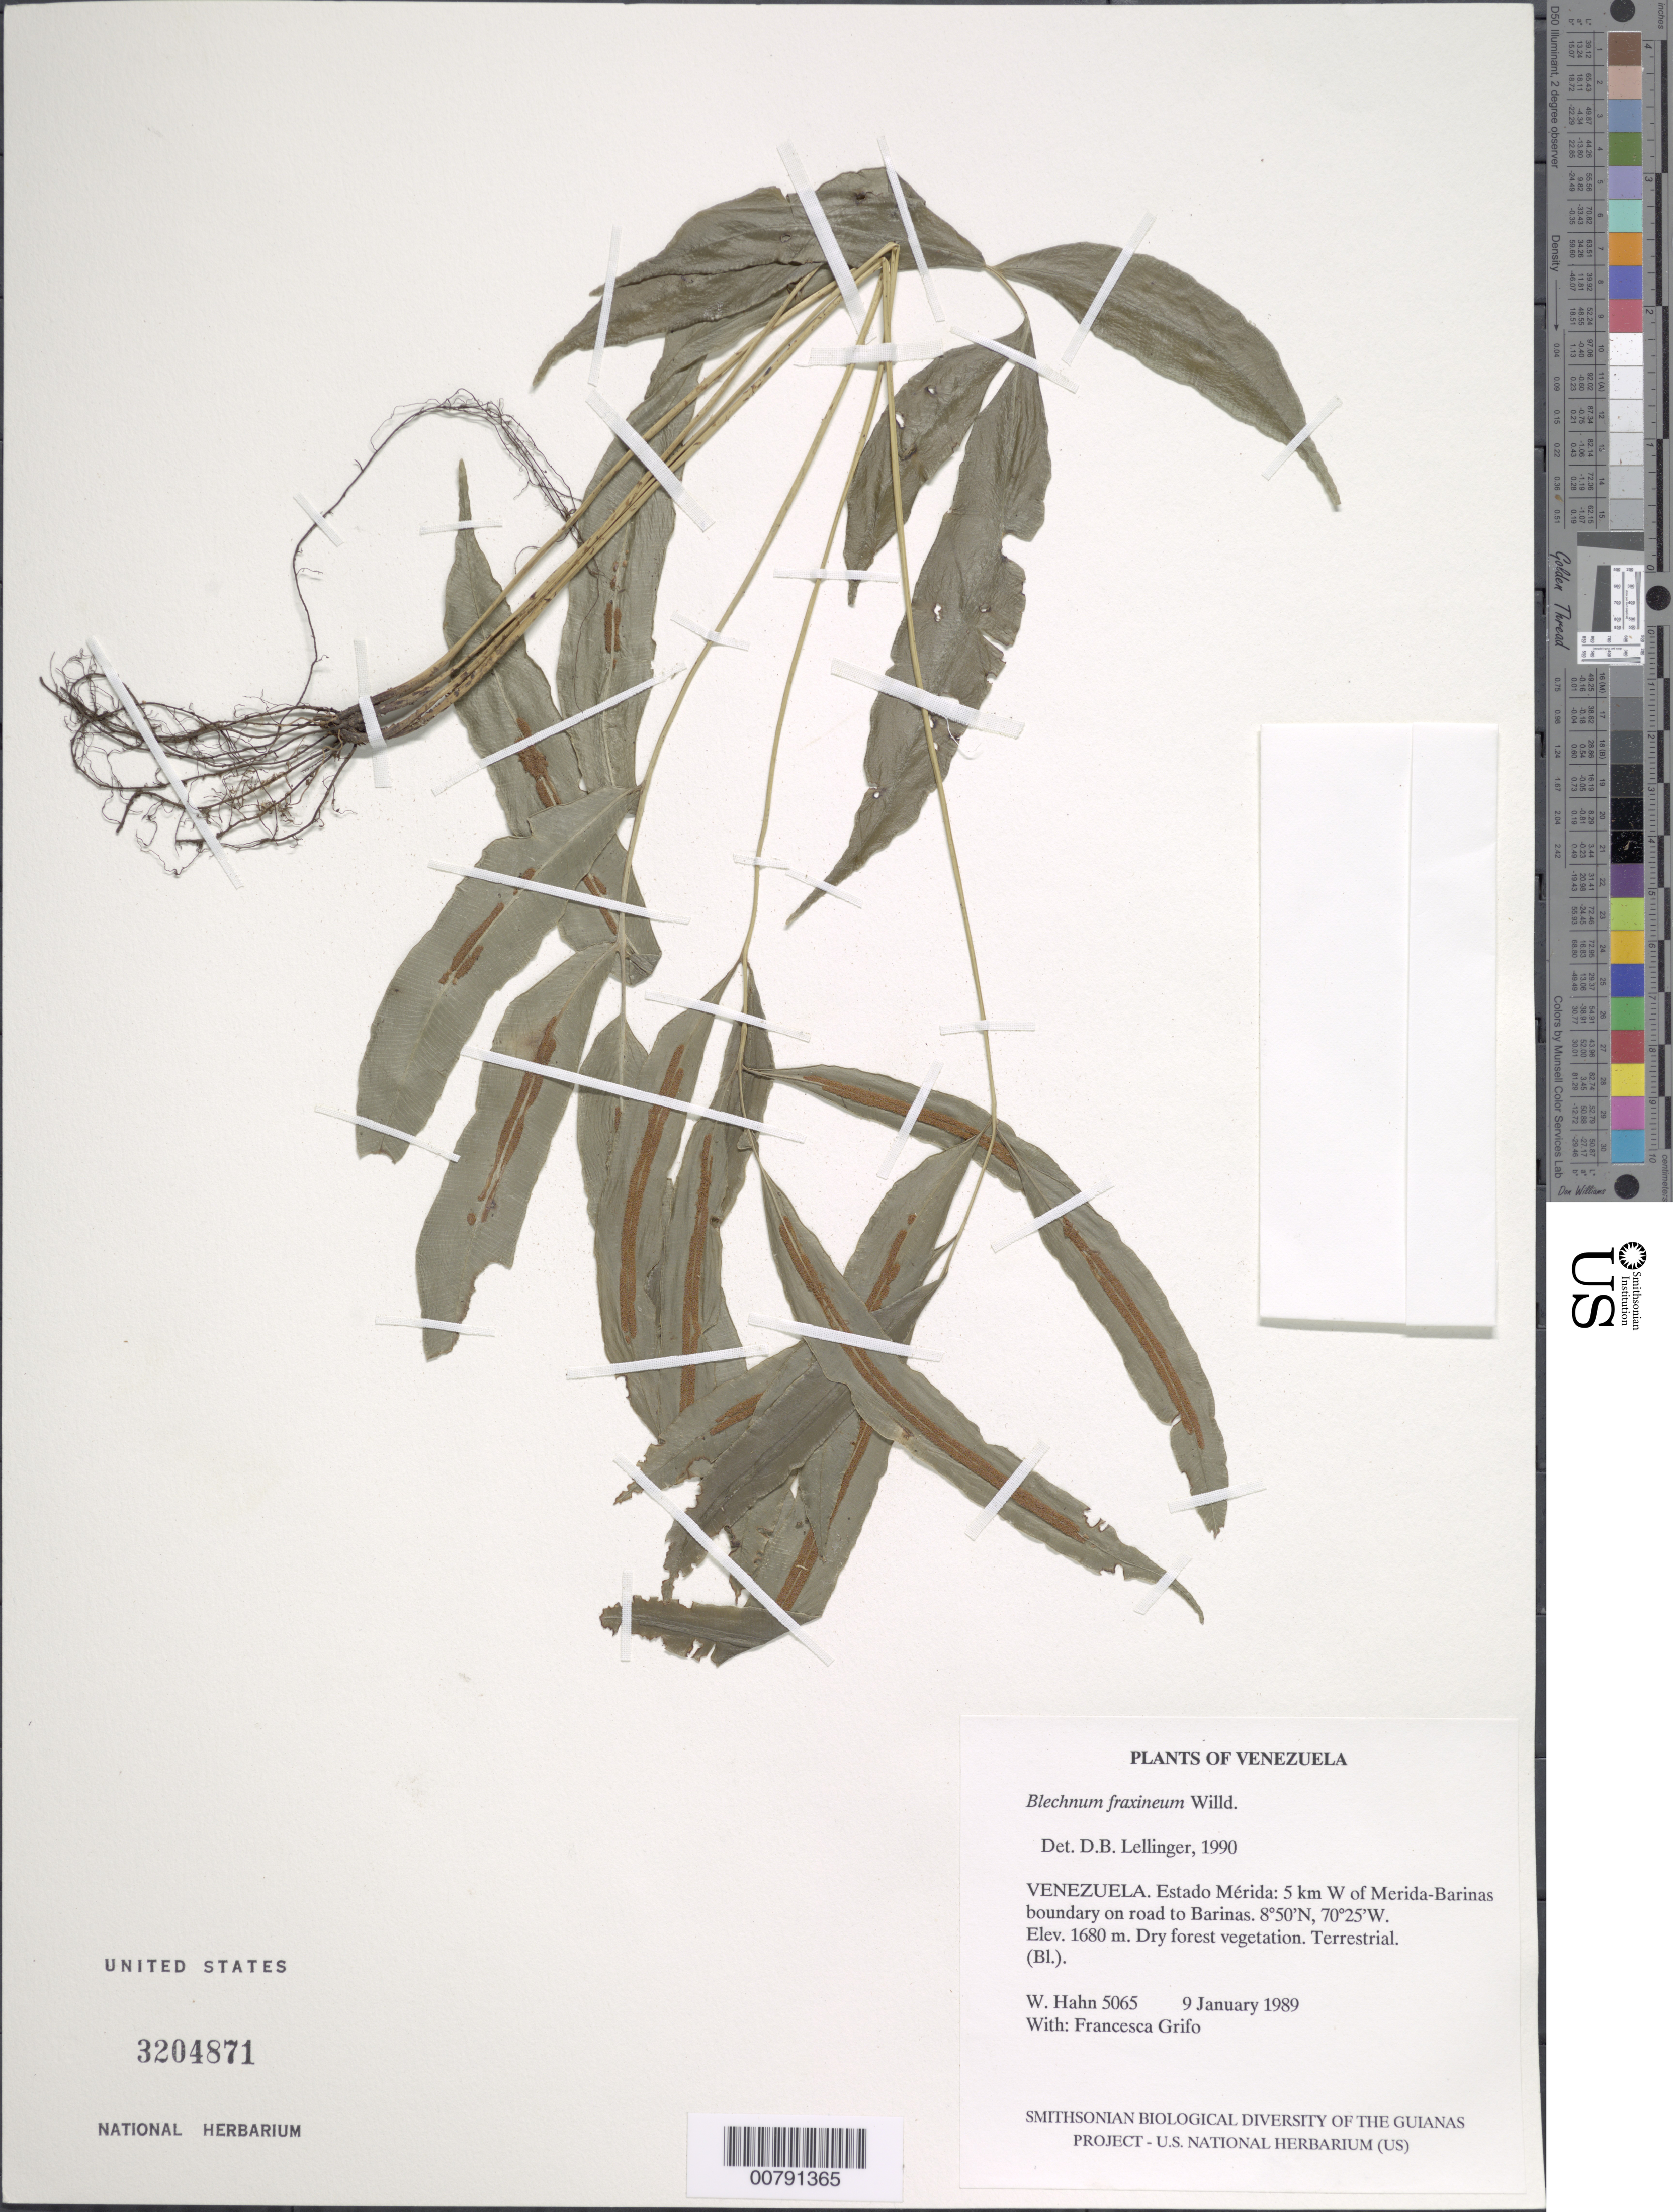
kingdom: Plantae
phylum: Tracheophyta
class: Polypodiopsida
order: Polypodiales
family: Blechnaceae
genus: Blechnum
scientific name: Blechnum meridense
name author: Klotzsch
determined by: Lellinger, David B., (BOT), Smithsonian Institution - National Museum of Natural History (UNITED STATES)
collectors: W. Hahn & F. Grifo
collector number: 5065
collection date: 1989-01-09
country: Venezuela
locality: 5 km W of Mérida-Barinas boundary on road to Barinas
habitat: Dry forest vegetation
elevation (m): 1680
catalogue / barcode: US 3204871